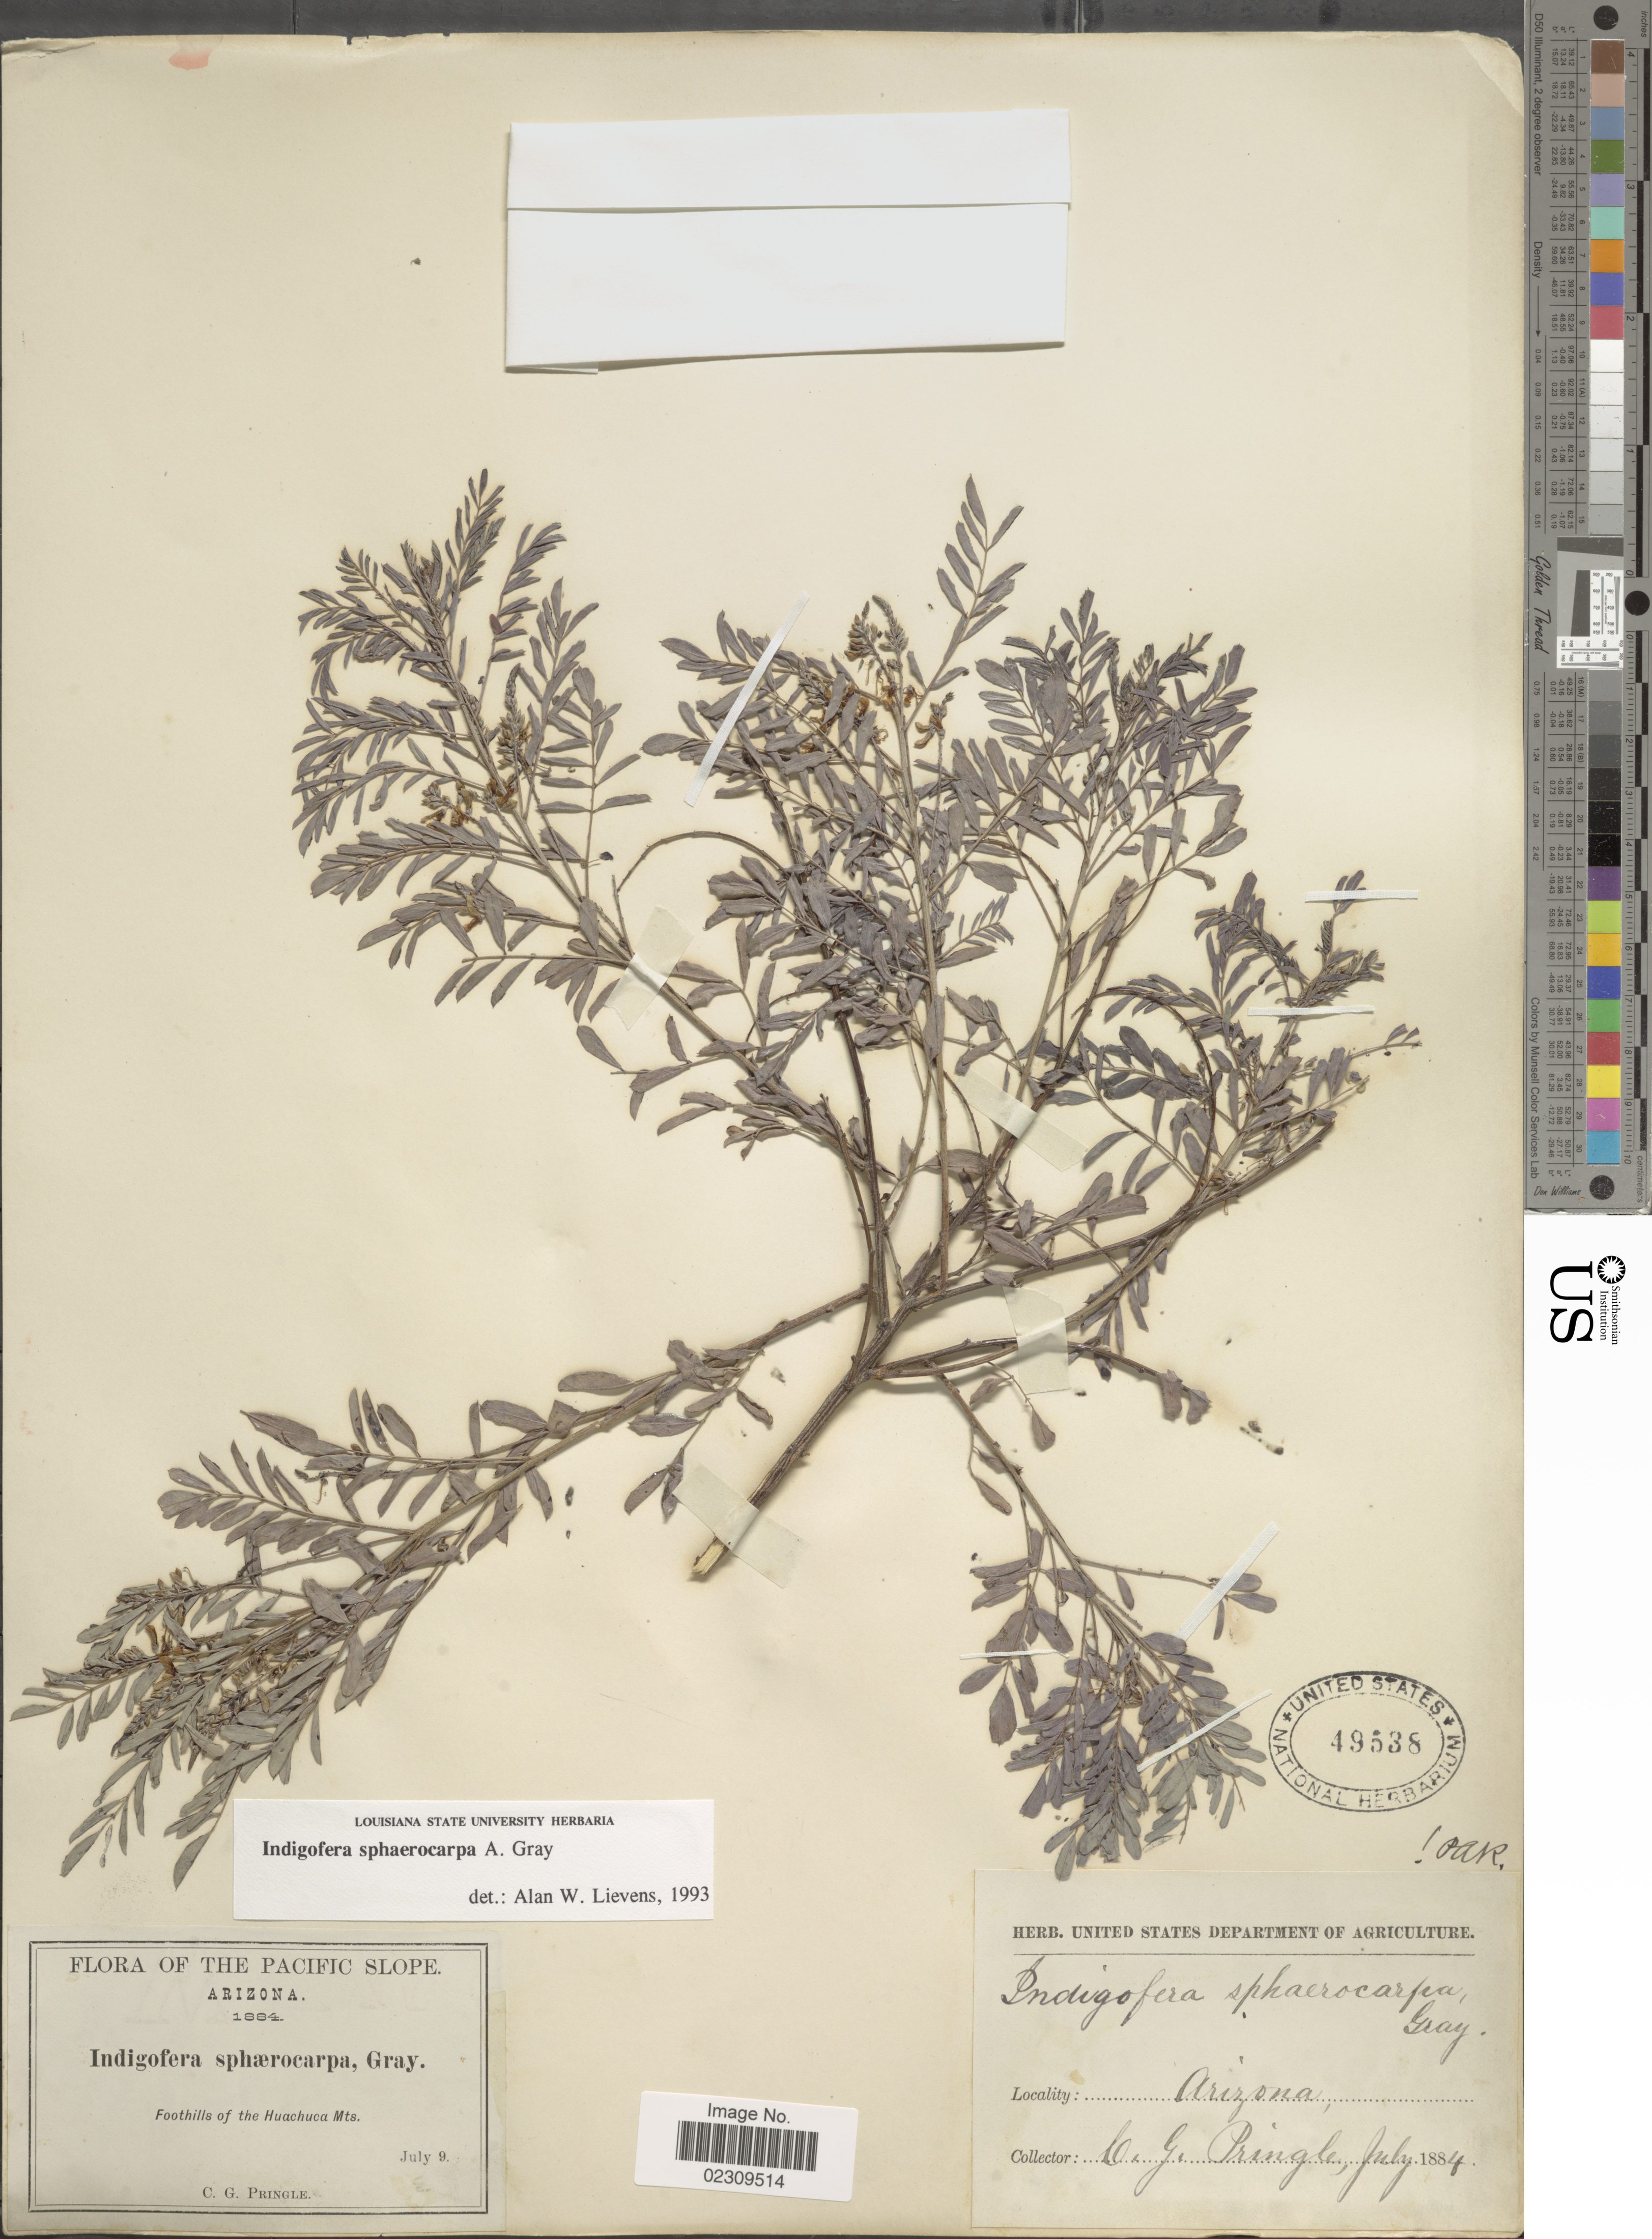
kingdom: Plantae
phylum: Tracheophyta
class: Magnoliopsida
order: Fabales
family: Fabaceae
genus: Indigofera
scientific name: Indigofera sphaerocarpa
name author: A. Gray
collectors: C. G. Pringle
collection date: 1884-07-09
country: United States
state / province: Arizona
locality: The Pacific Slope, foothills of the Huachuca Mts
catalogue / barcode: US 49538